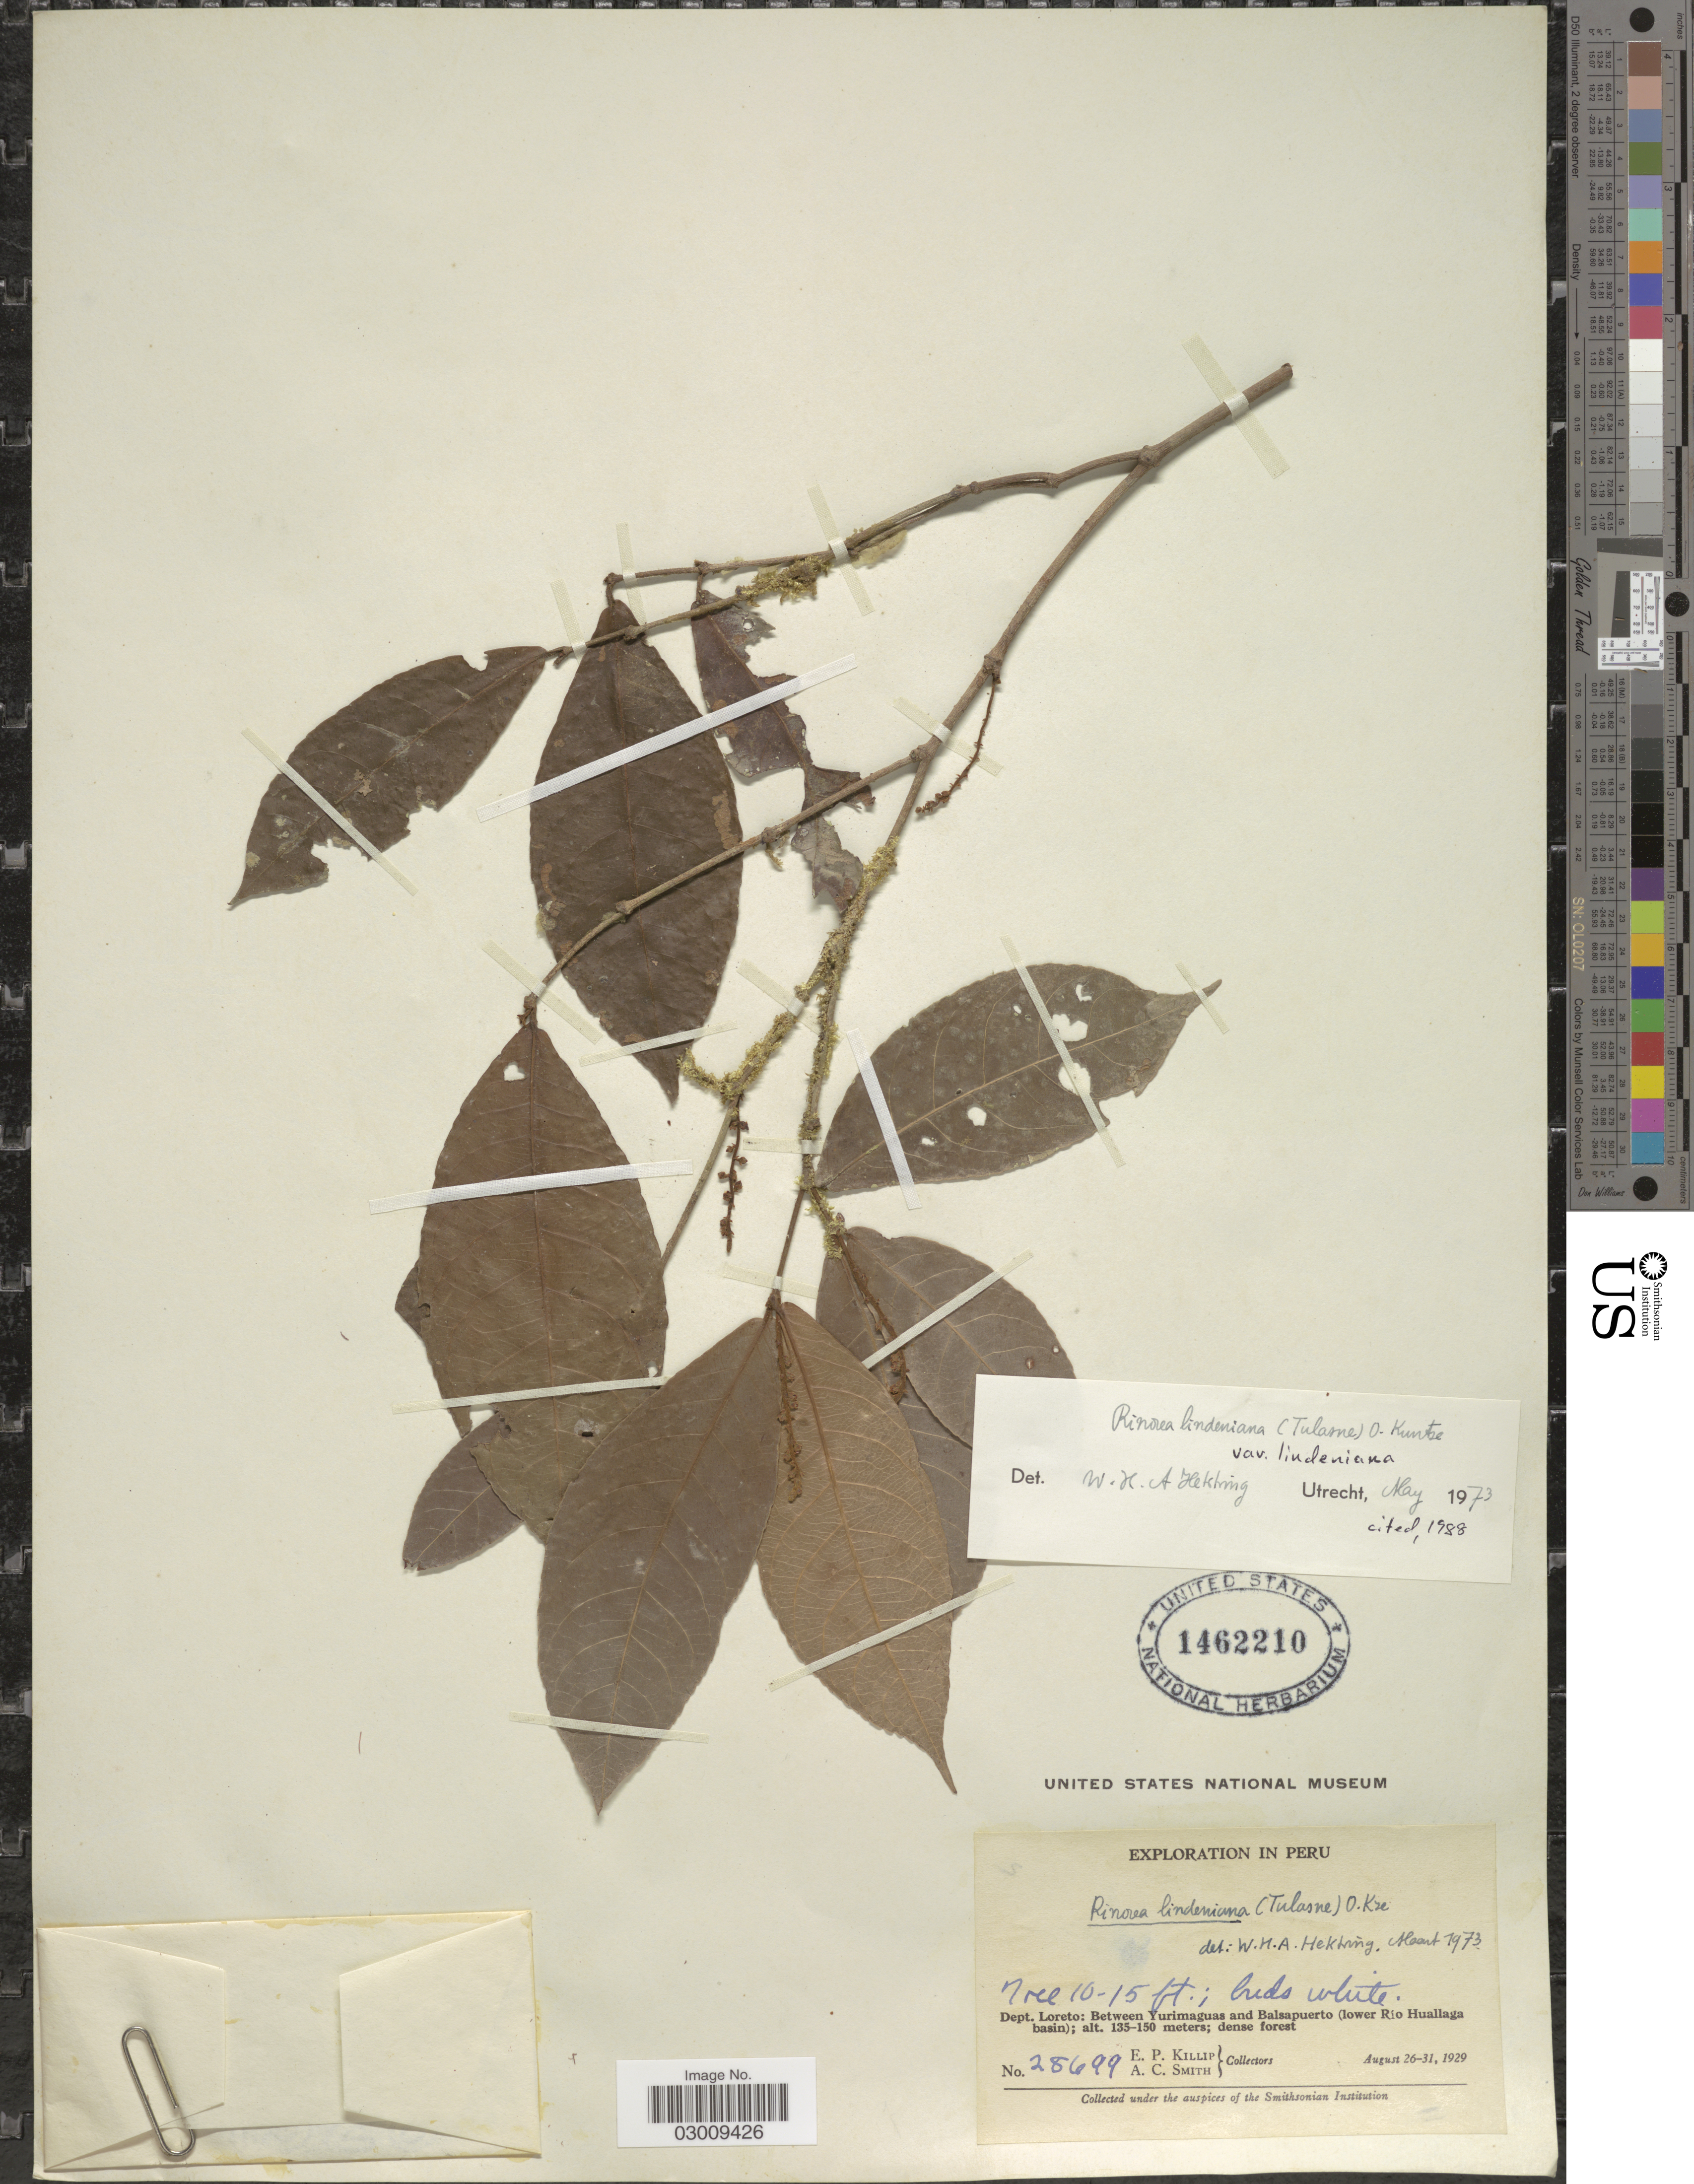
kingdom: Plantae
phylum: Tracheophyta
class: Magnoliopsida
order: Malpighiales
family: Violaceae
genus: Rinorea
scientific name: Rinorea lindeniana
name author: (Tul.) Kuntze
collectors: E. P. Killip & A. C. Smith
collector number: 28699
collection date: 1929-08-26/1929-08-31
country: Peru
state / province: Loreto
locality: Dept. Loreto: Between Yurimaguas and Balsapuerto (lower Río Huallaga basin).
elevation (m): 135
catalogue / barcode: US 1462210